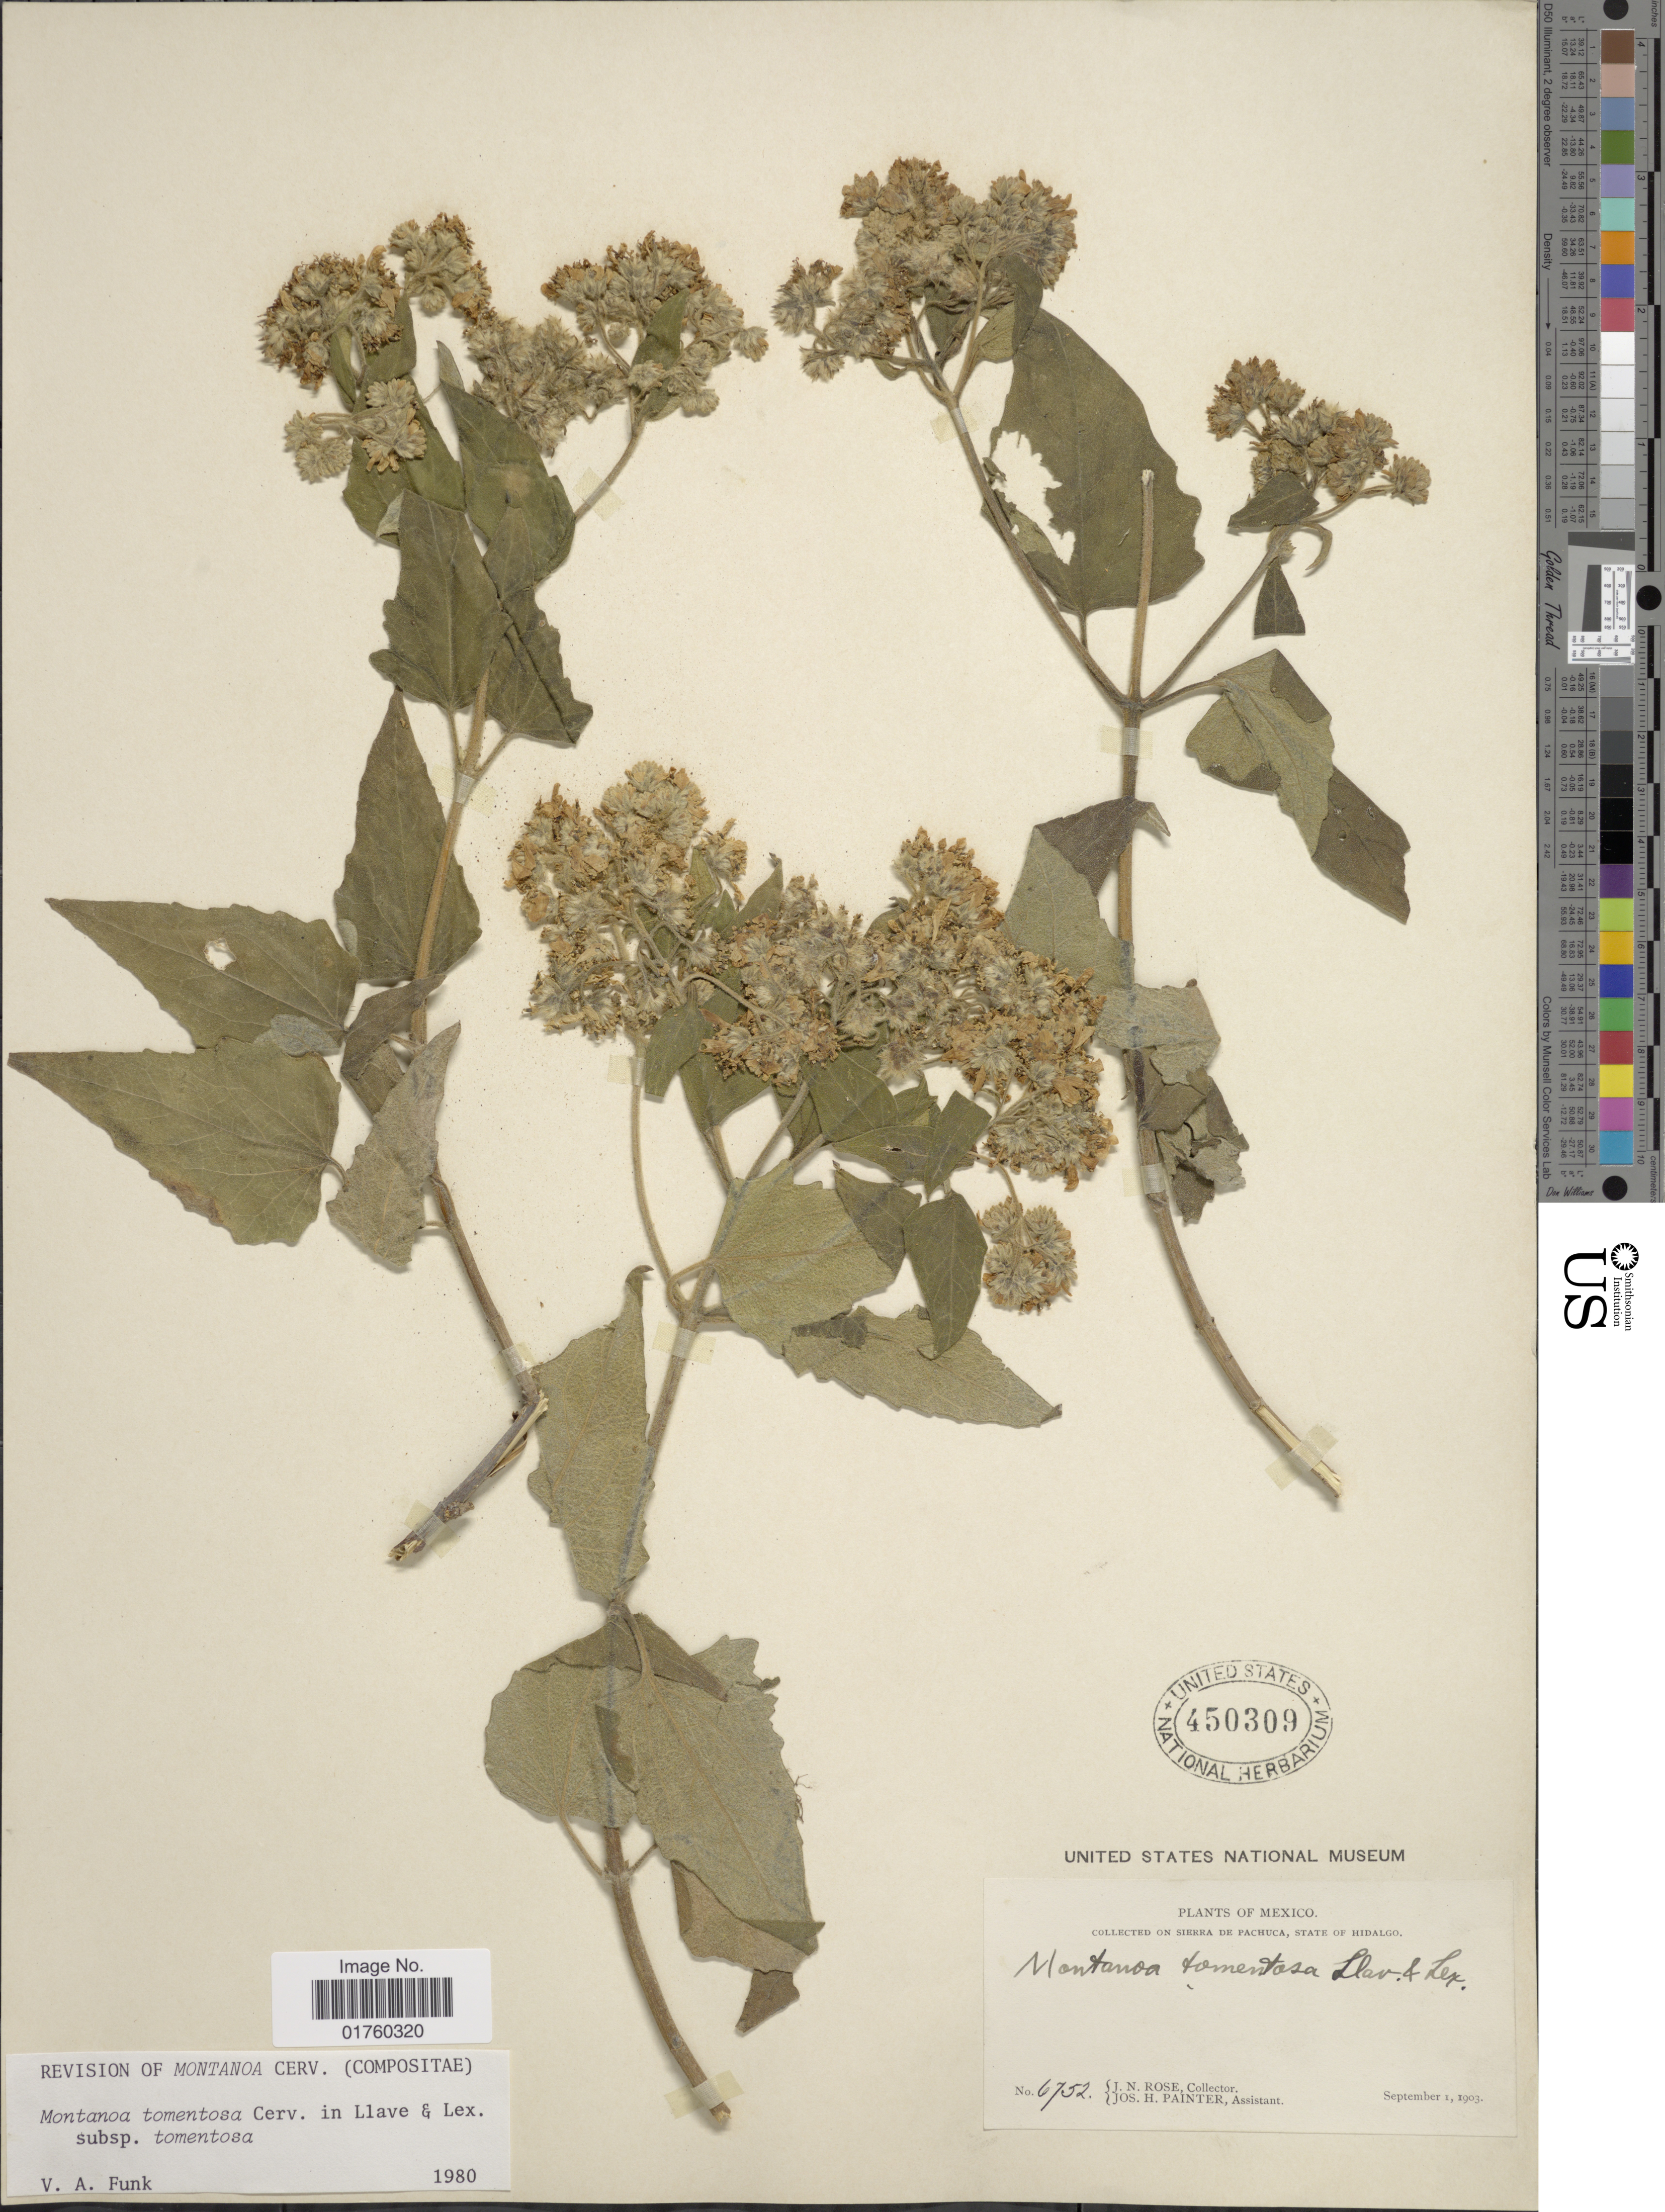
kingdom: Plantae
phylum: Tracheophyta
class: Magnoliopsida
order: Asterales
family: Asteraceae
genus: Montanoa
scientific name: Montanoa tomentosa subsp. tomentosa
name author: Cerv.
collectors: J. N. Rose & J. H. Painter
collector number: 6752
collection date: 1903-09-01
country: Mexico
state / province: Hidalgo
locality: On Sierra de Pachuca.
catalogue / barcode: US 450309